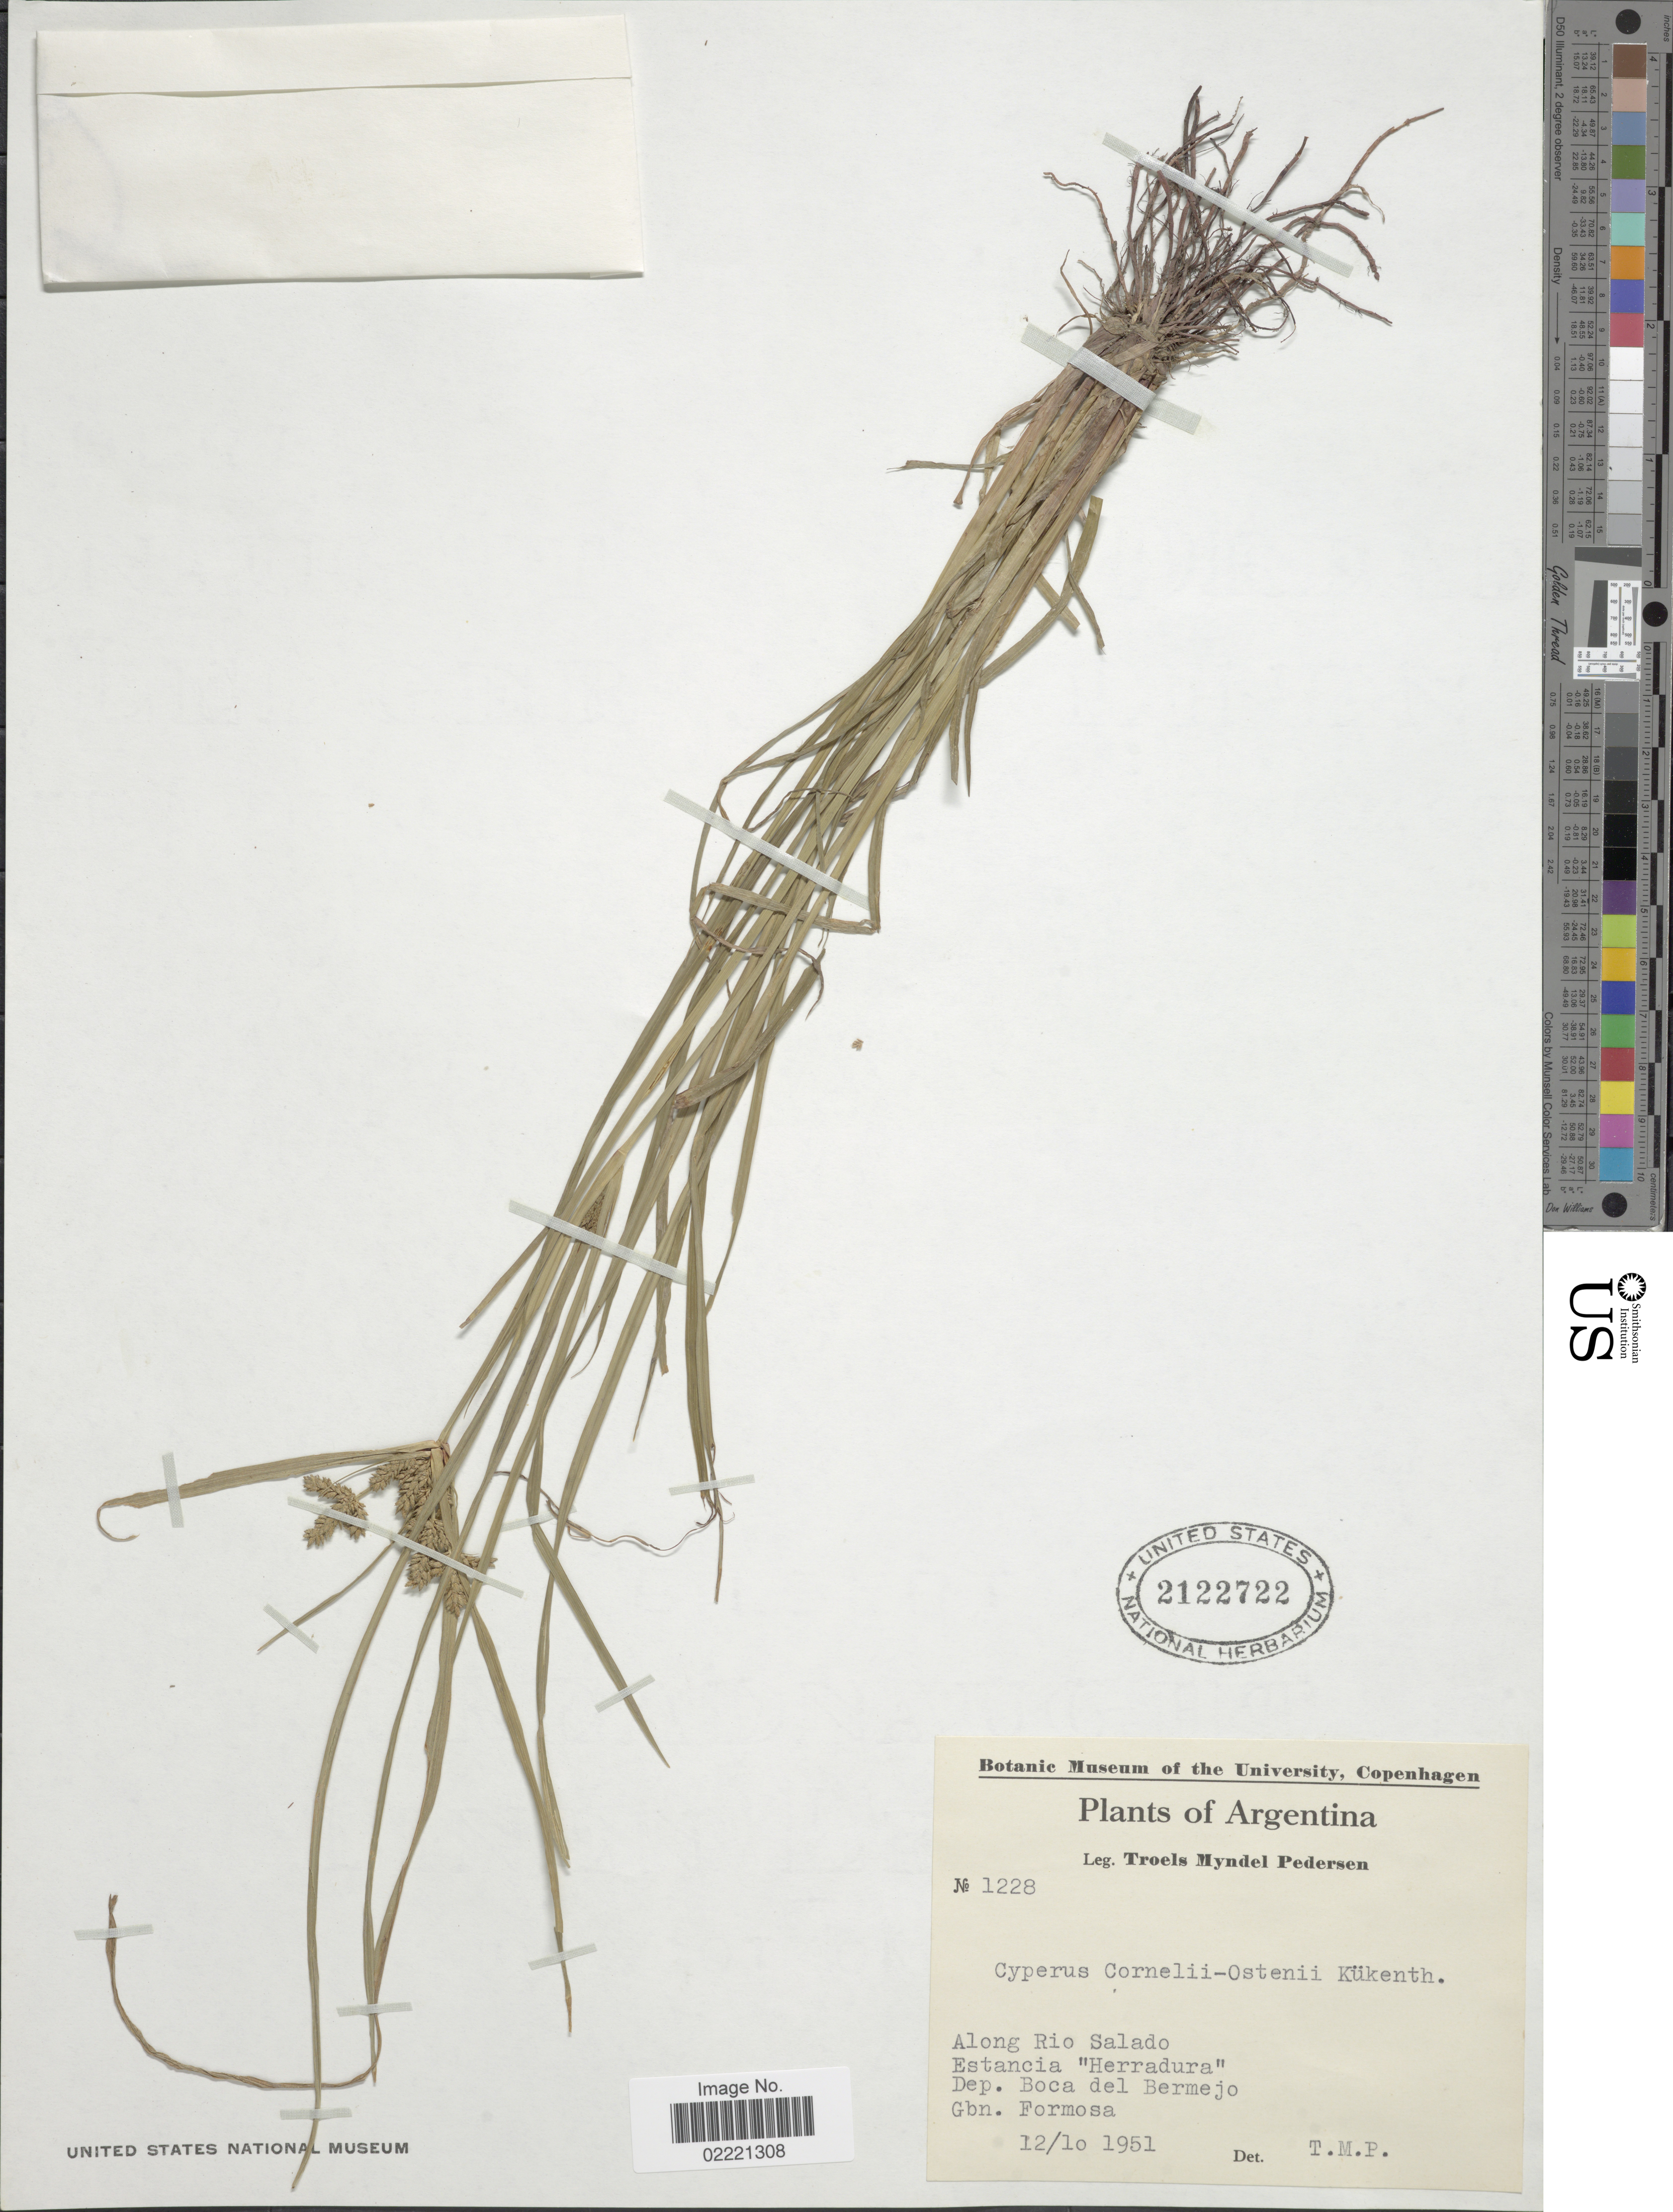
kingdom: Plantae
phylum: Tracheophyta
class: Liliopsida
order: Poales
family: Cyperaceae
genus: Cyperus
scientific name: Cyperus cornelii-ostenii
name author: Kük.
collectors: T. Pederson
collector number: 1228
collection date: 1951-10-12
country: Argentina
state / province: Formosa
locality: Along Rio Salado, Estancia "Herradura", Dep. Boca del Bermjeo, Gbn. Formosa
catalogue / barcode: US 2122722